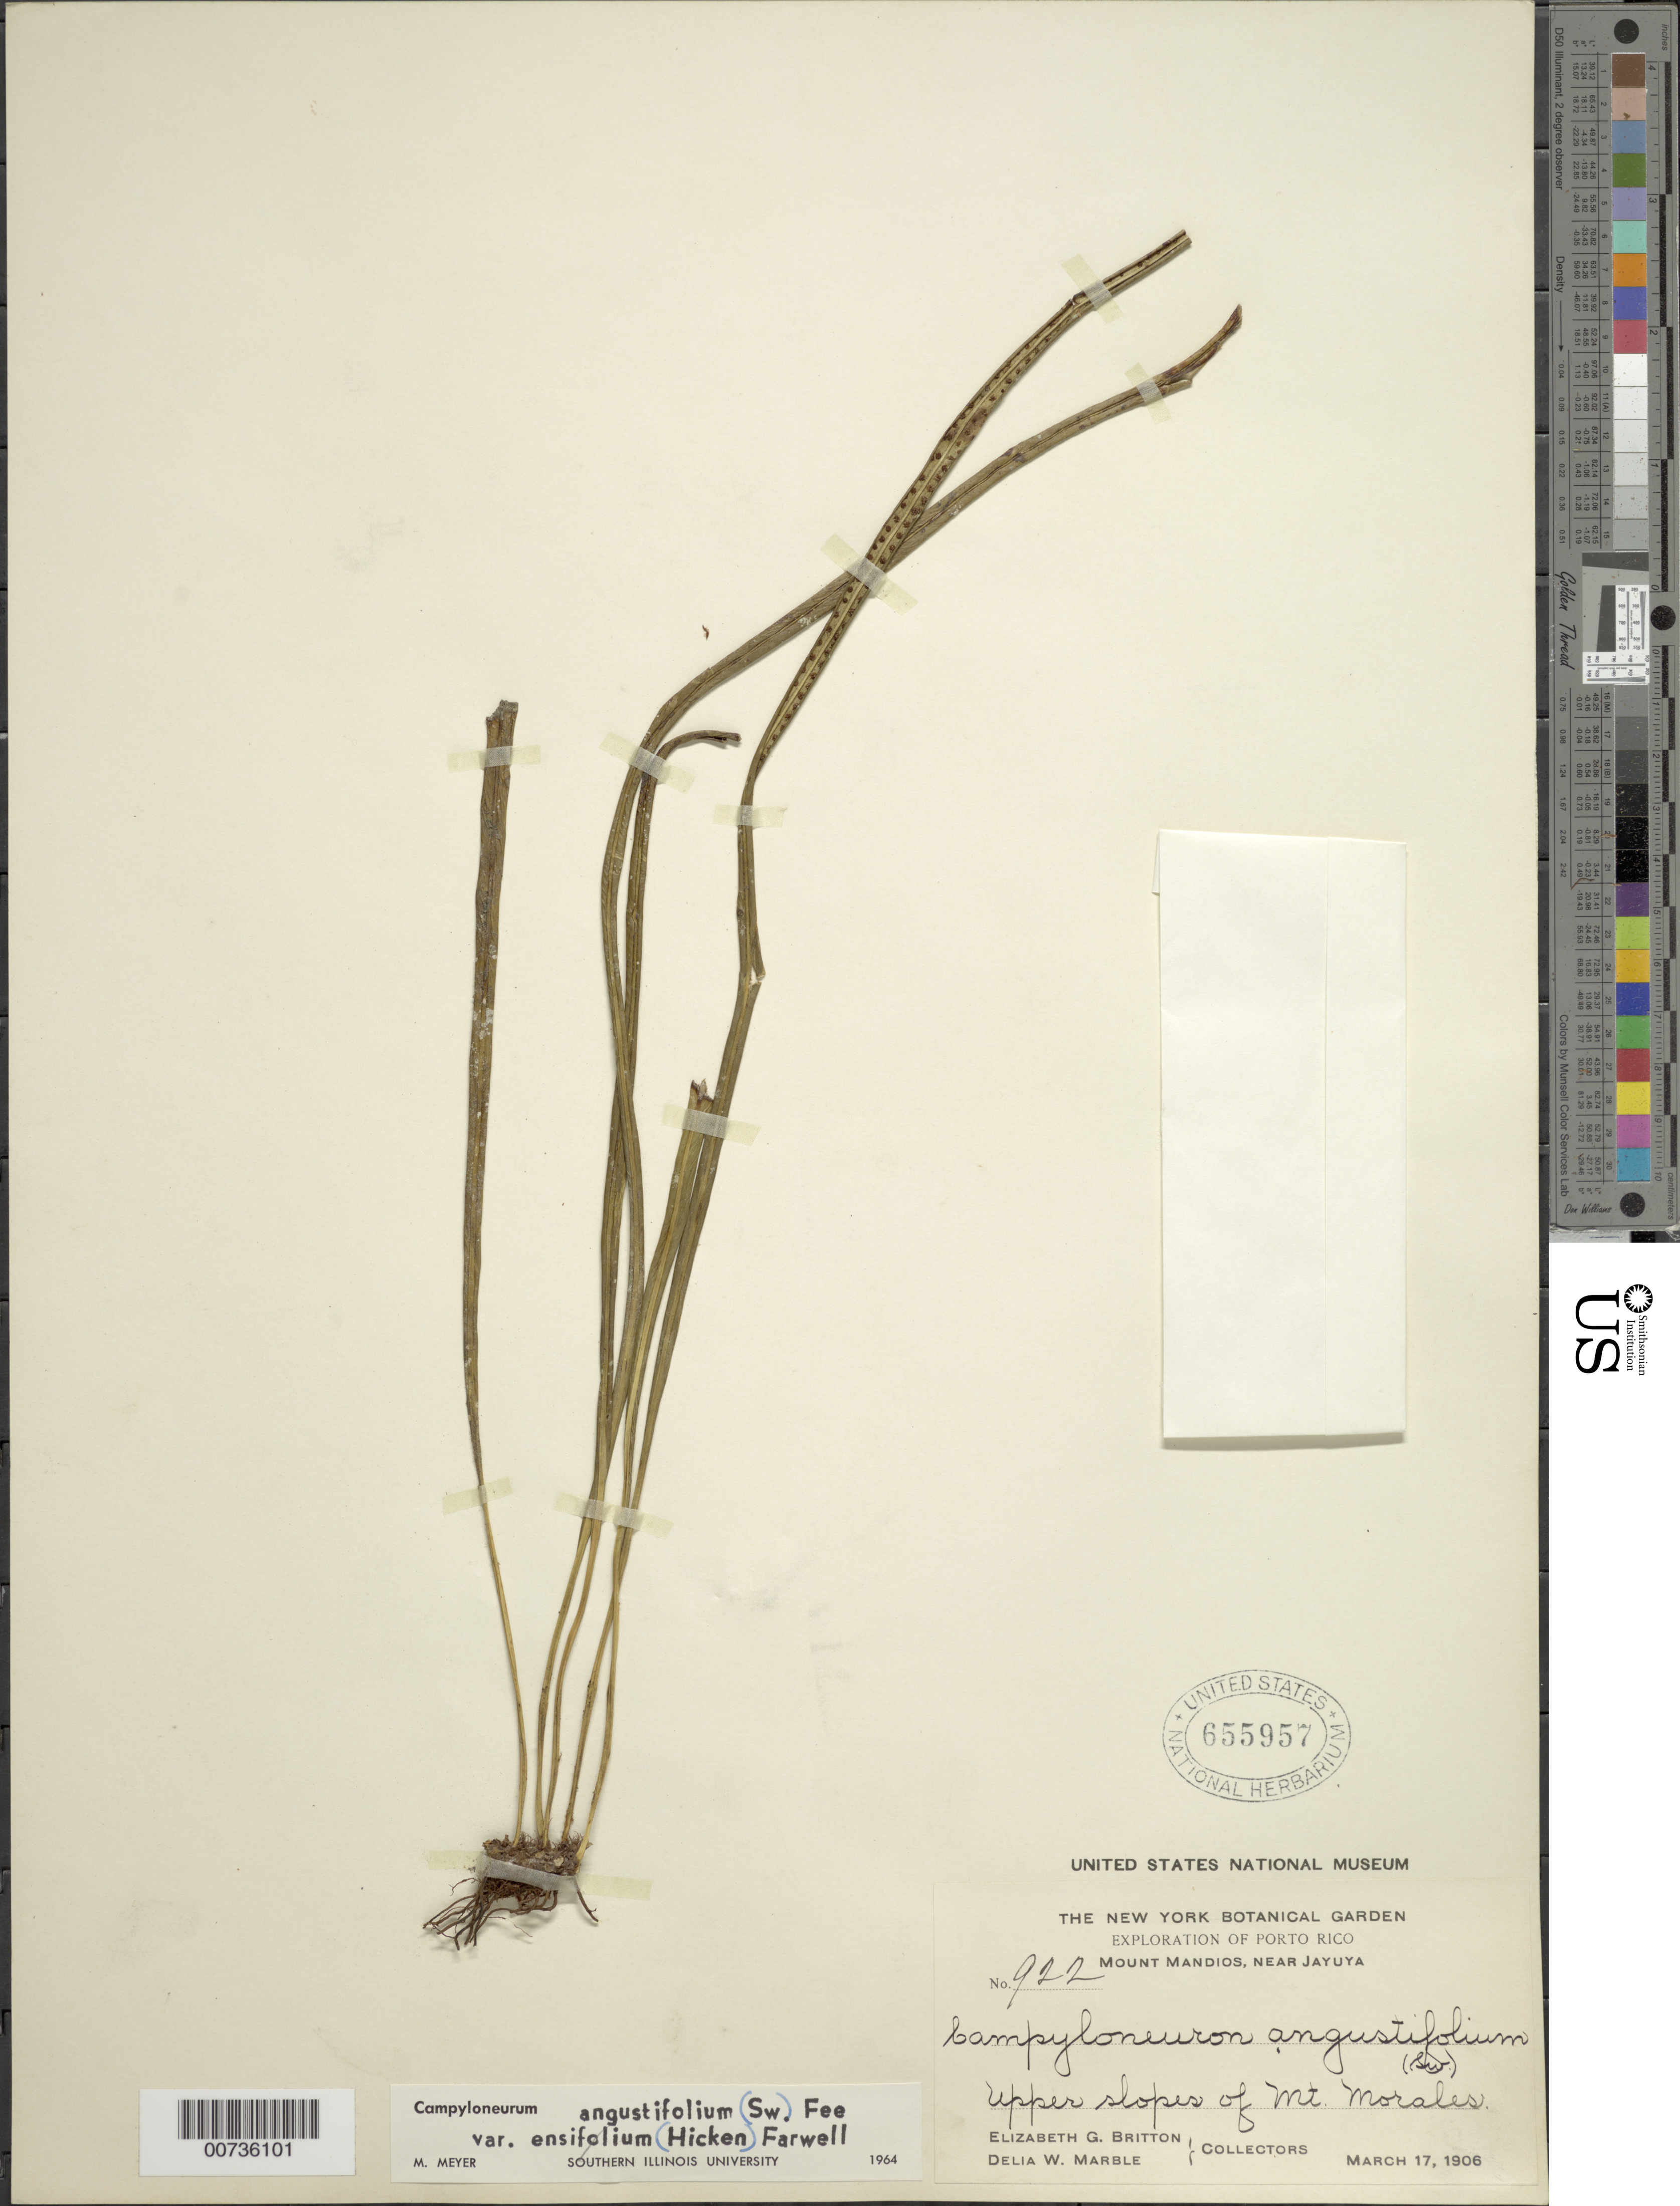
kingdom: Plantae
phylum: Tracheophyta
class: Polypodiopsida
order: Polypodiales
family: Polypodiaceae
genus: Campyloneurum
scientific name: Campyloneurum angustifolium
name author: (Sw.) Fée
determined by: Meyer, M.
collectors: E. G. Britton & D. W. Marble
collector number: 922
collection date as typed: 17 Mar 1906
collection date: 1906-03-17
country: Puerto Rico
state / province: Jayuya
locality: Mount Mandios, near Jayuya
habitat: Upper slopes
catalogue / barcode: US 655957